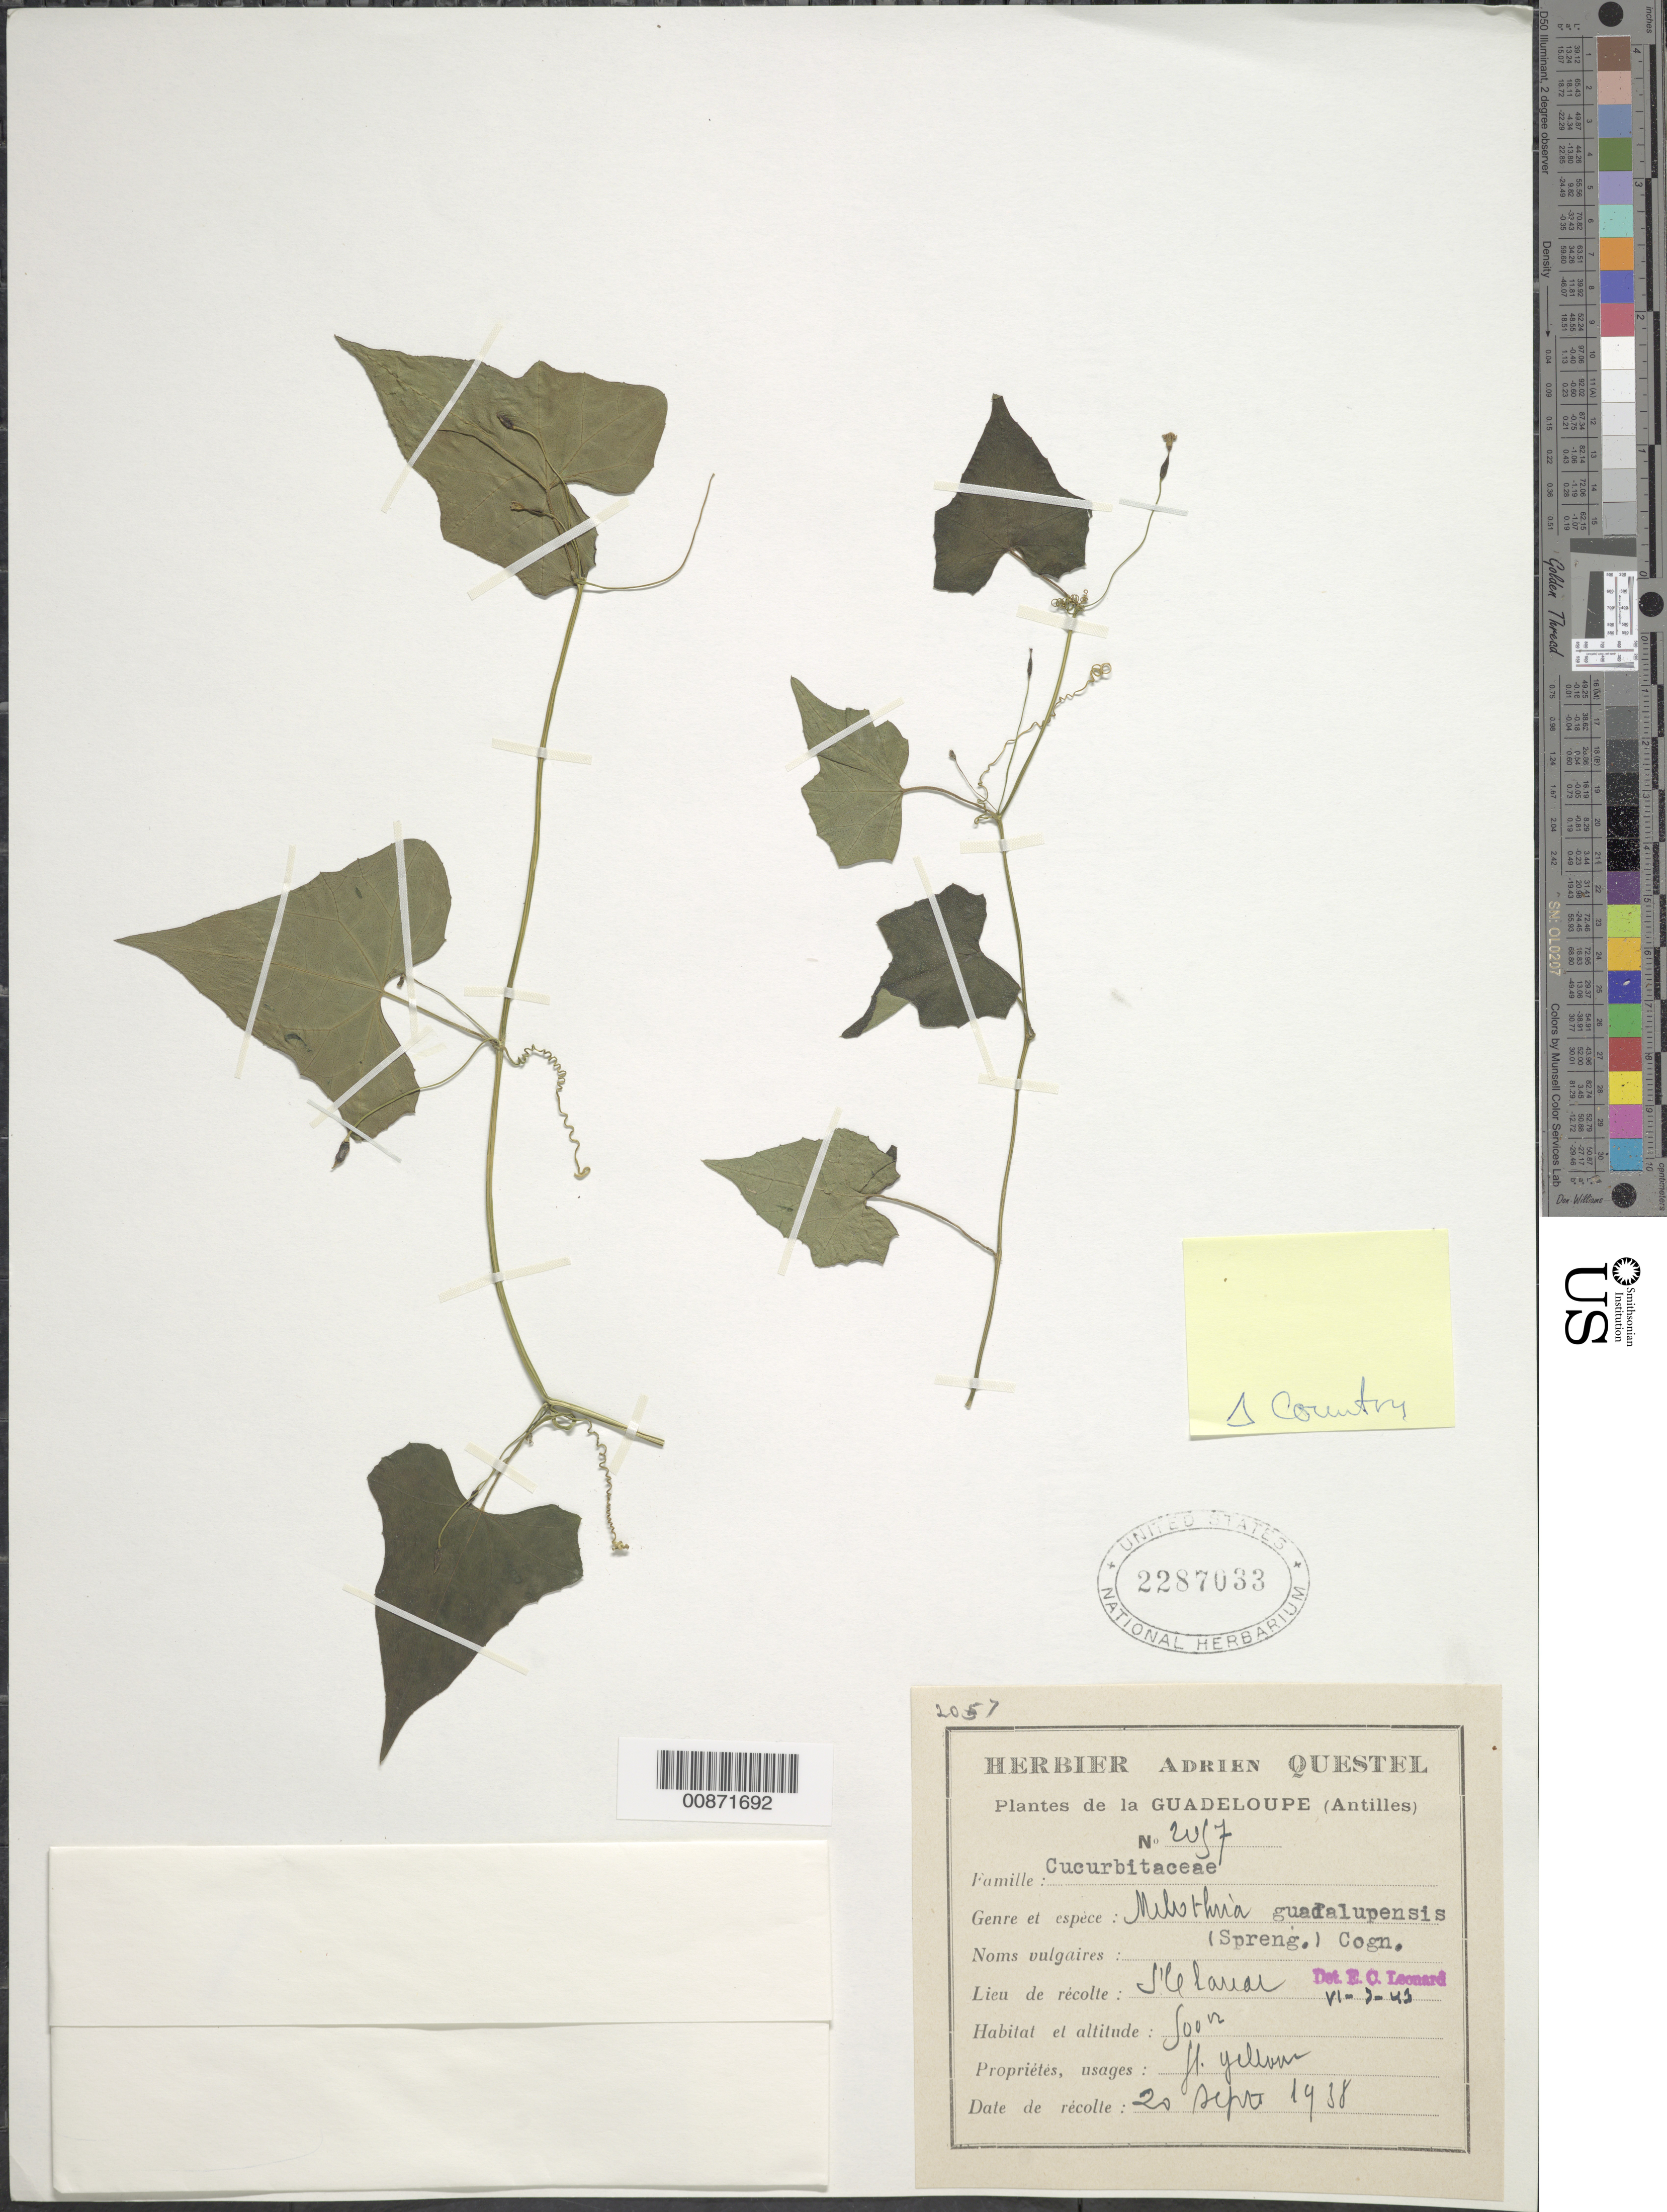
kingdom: Plantae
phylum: Tracheophyta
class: Magnoliopsida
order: Cucurbitales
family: Cucurbitaceae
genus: Melothria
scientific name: Melothria pendula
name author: L.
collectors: A. Questel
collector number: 2057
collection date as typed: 20 Sep 1938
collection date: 1938-09-20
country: Montserrat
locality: L'Clanar (sp?)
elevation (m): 500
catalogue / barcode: US 2287033